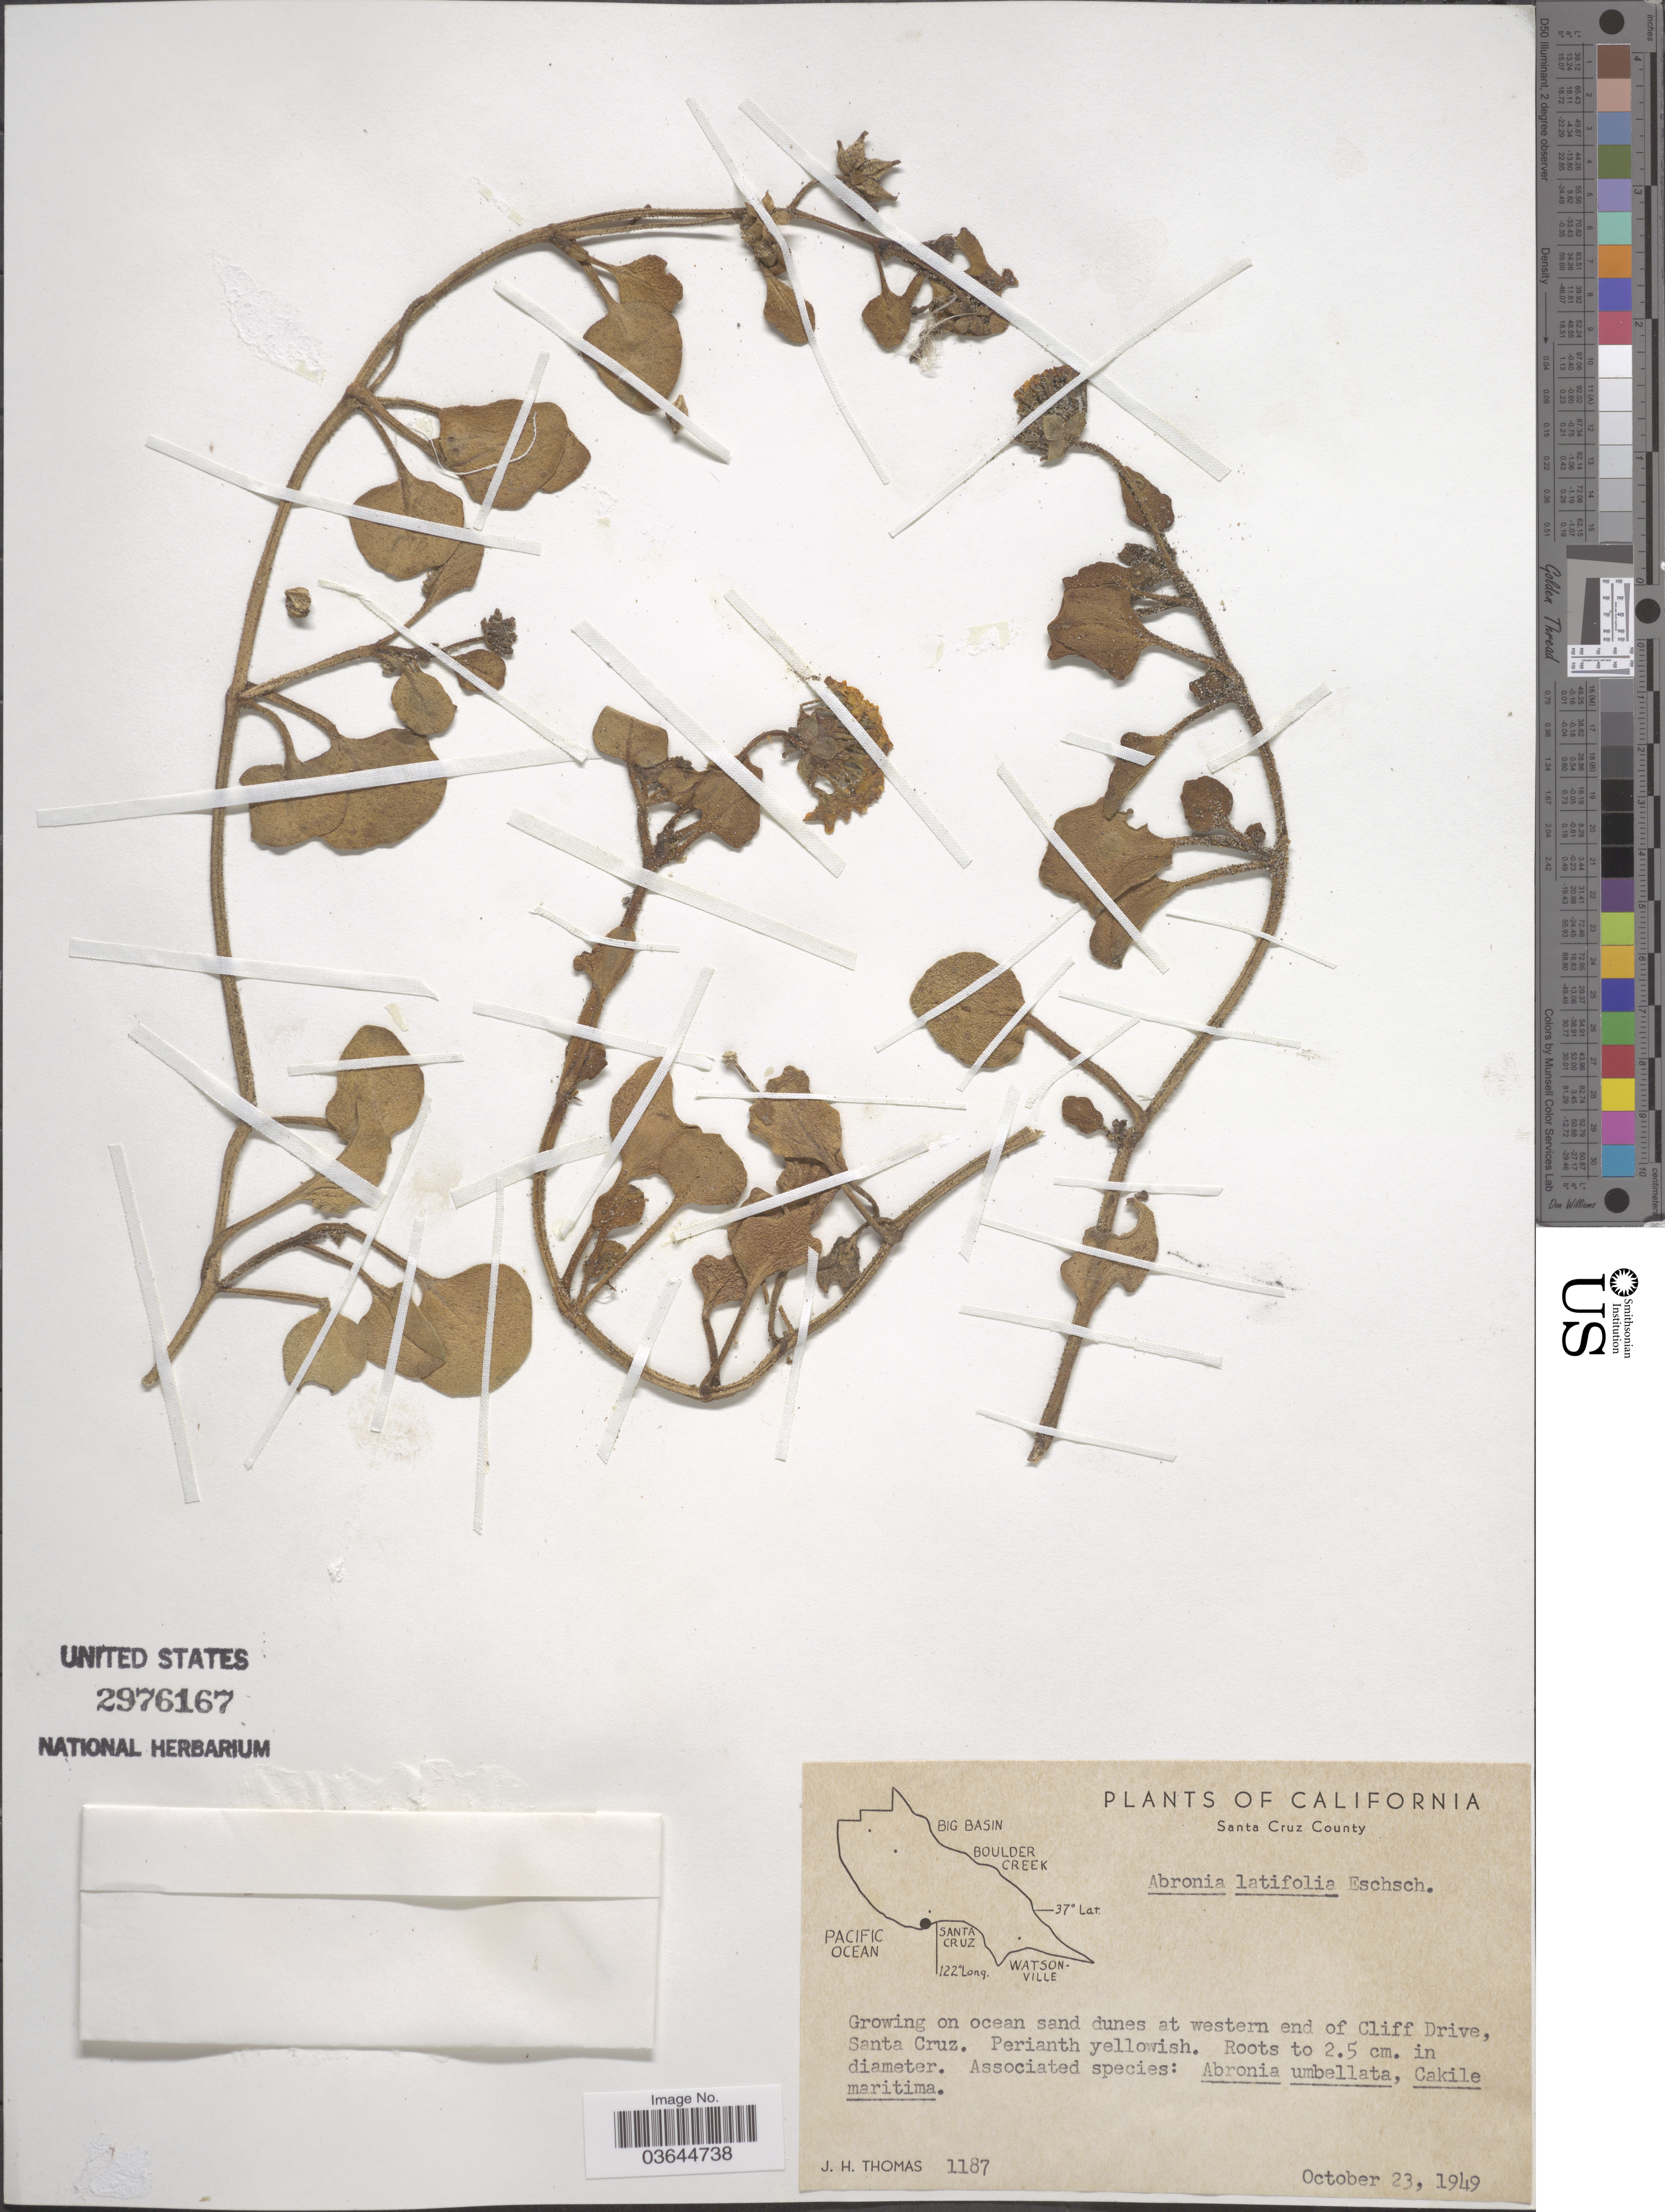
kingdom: Plantae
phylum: Tracheophyta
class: Magnoliopsida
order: Caryophyllales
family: Nyctaginaceae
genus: Abronia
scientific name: Abronia latifolia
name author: Eschsch.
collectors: J. H. Thomas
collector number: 1187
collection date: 1949-10-23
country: United States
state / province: California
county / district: Santa Cruz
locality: Santa Cruz County. On ocean sand dunes at western end of Cliff Drive, Santa Cruz.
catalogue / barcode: US 2976167